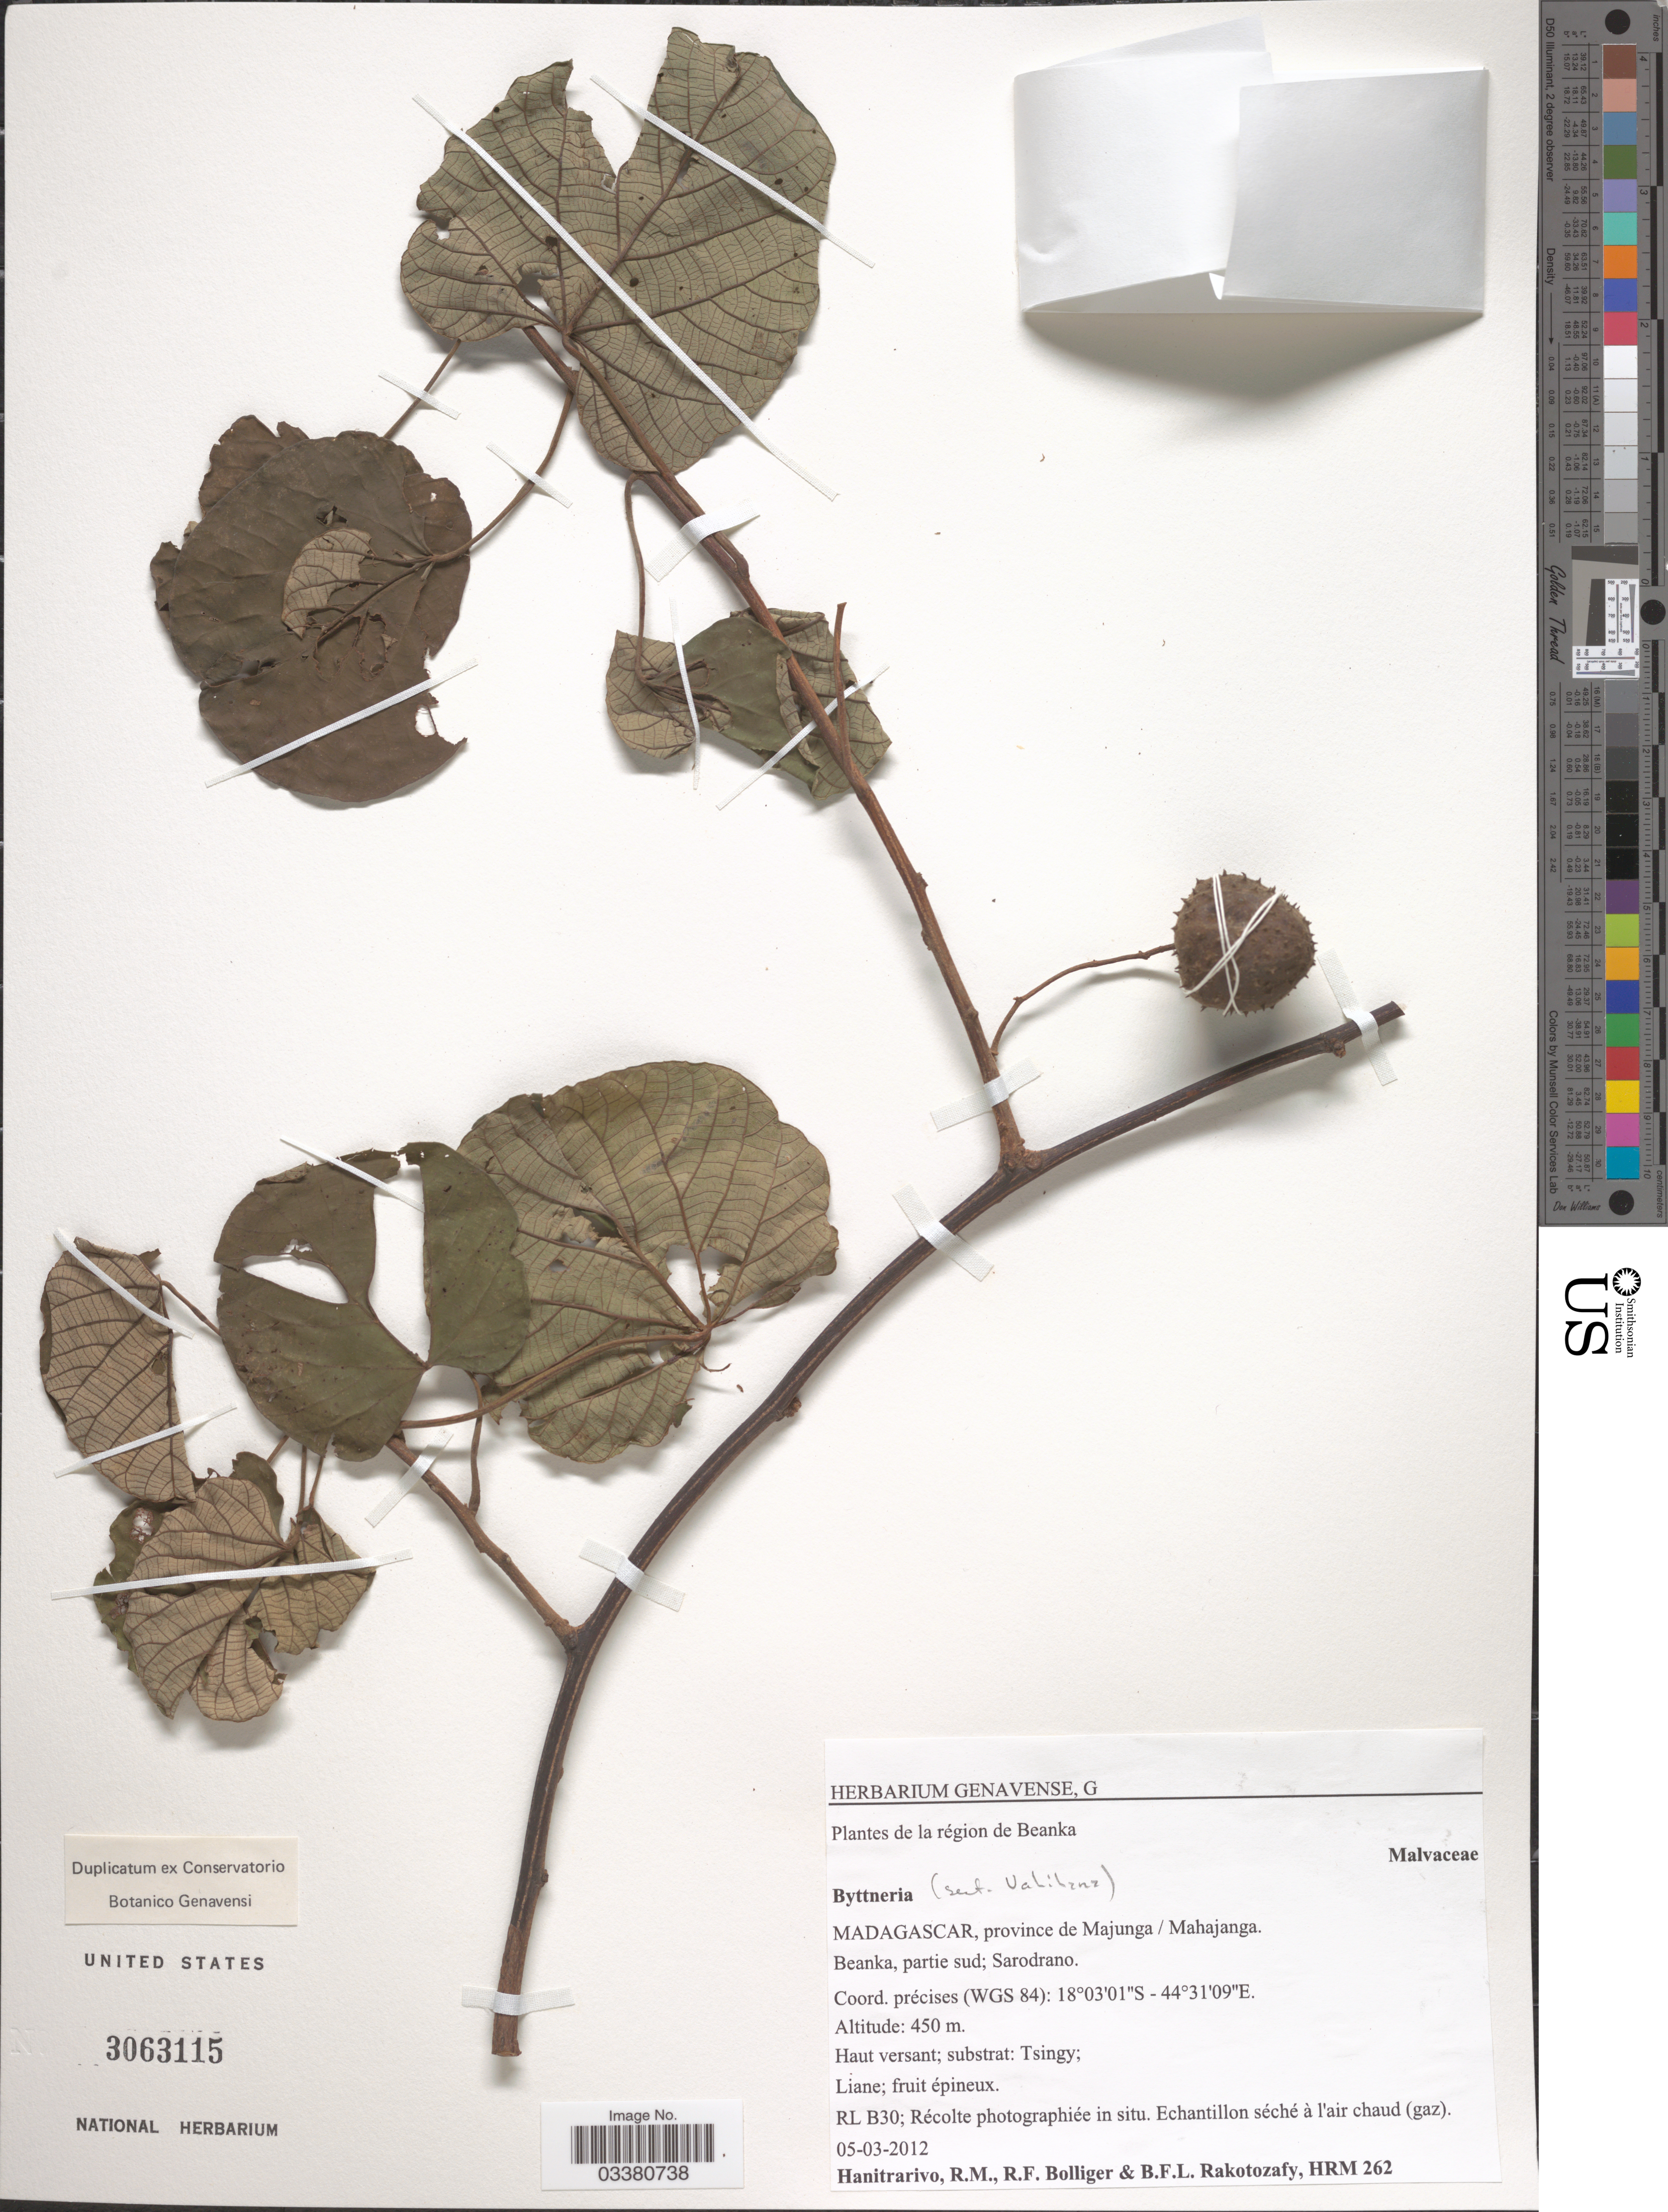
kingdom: Plantae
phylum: Tracheophyta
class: Magnoliopsida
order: Malvales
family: Malvaceae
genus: Byttneria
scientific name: Byttneria sp.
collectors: R. Hanitrarivo, R. Bolliger & B. Rakotozafy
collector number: HRM 262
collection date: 2012-03-05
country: Madagascar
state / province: Melaky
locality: De la région de Beanka. Provincde de Majunga. Beanka, partie sud'Sarodrano. (WGS 84).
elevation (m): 450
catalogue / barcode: US 3063115